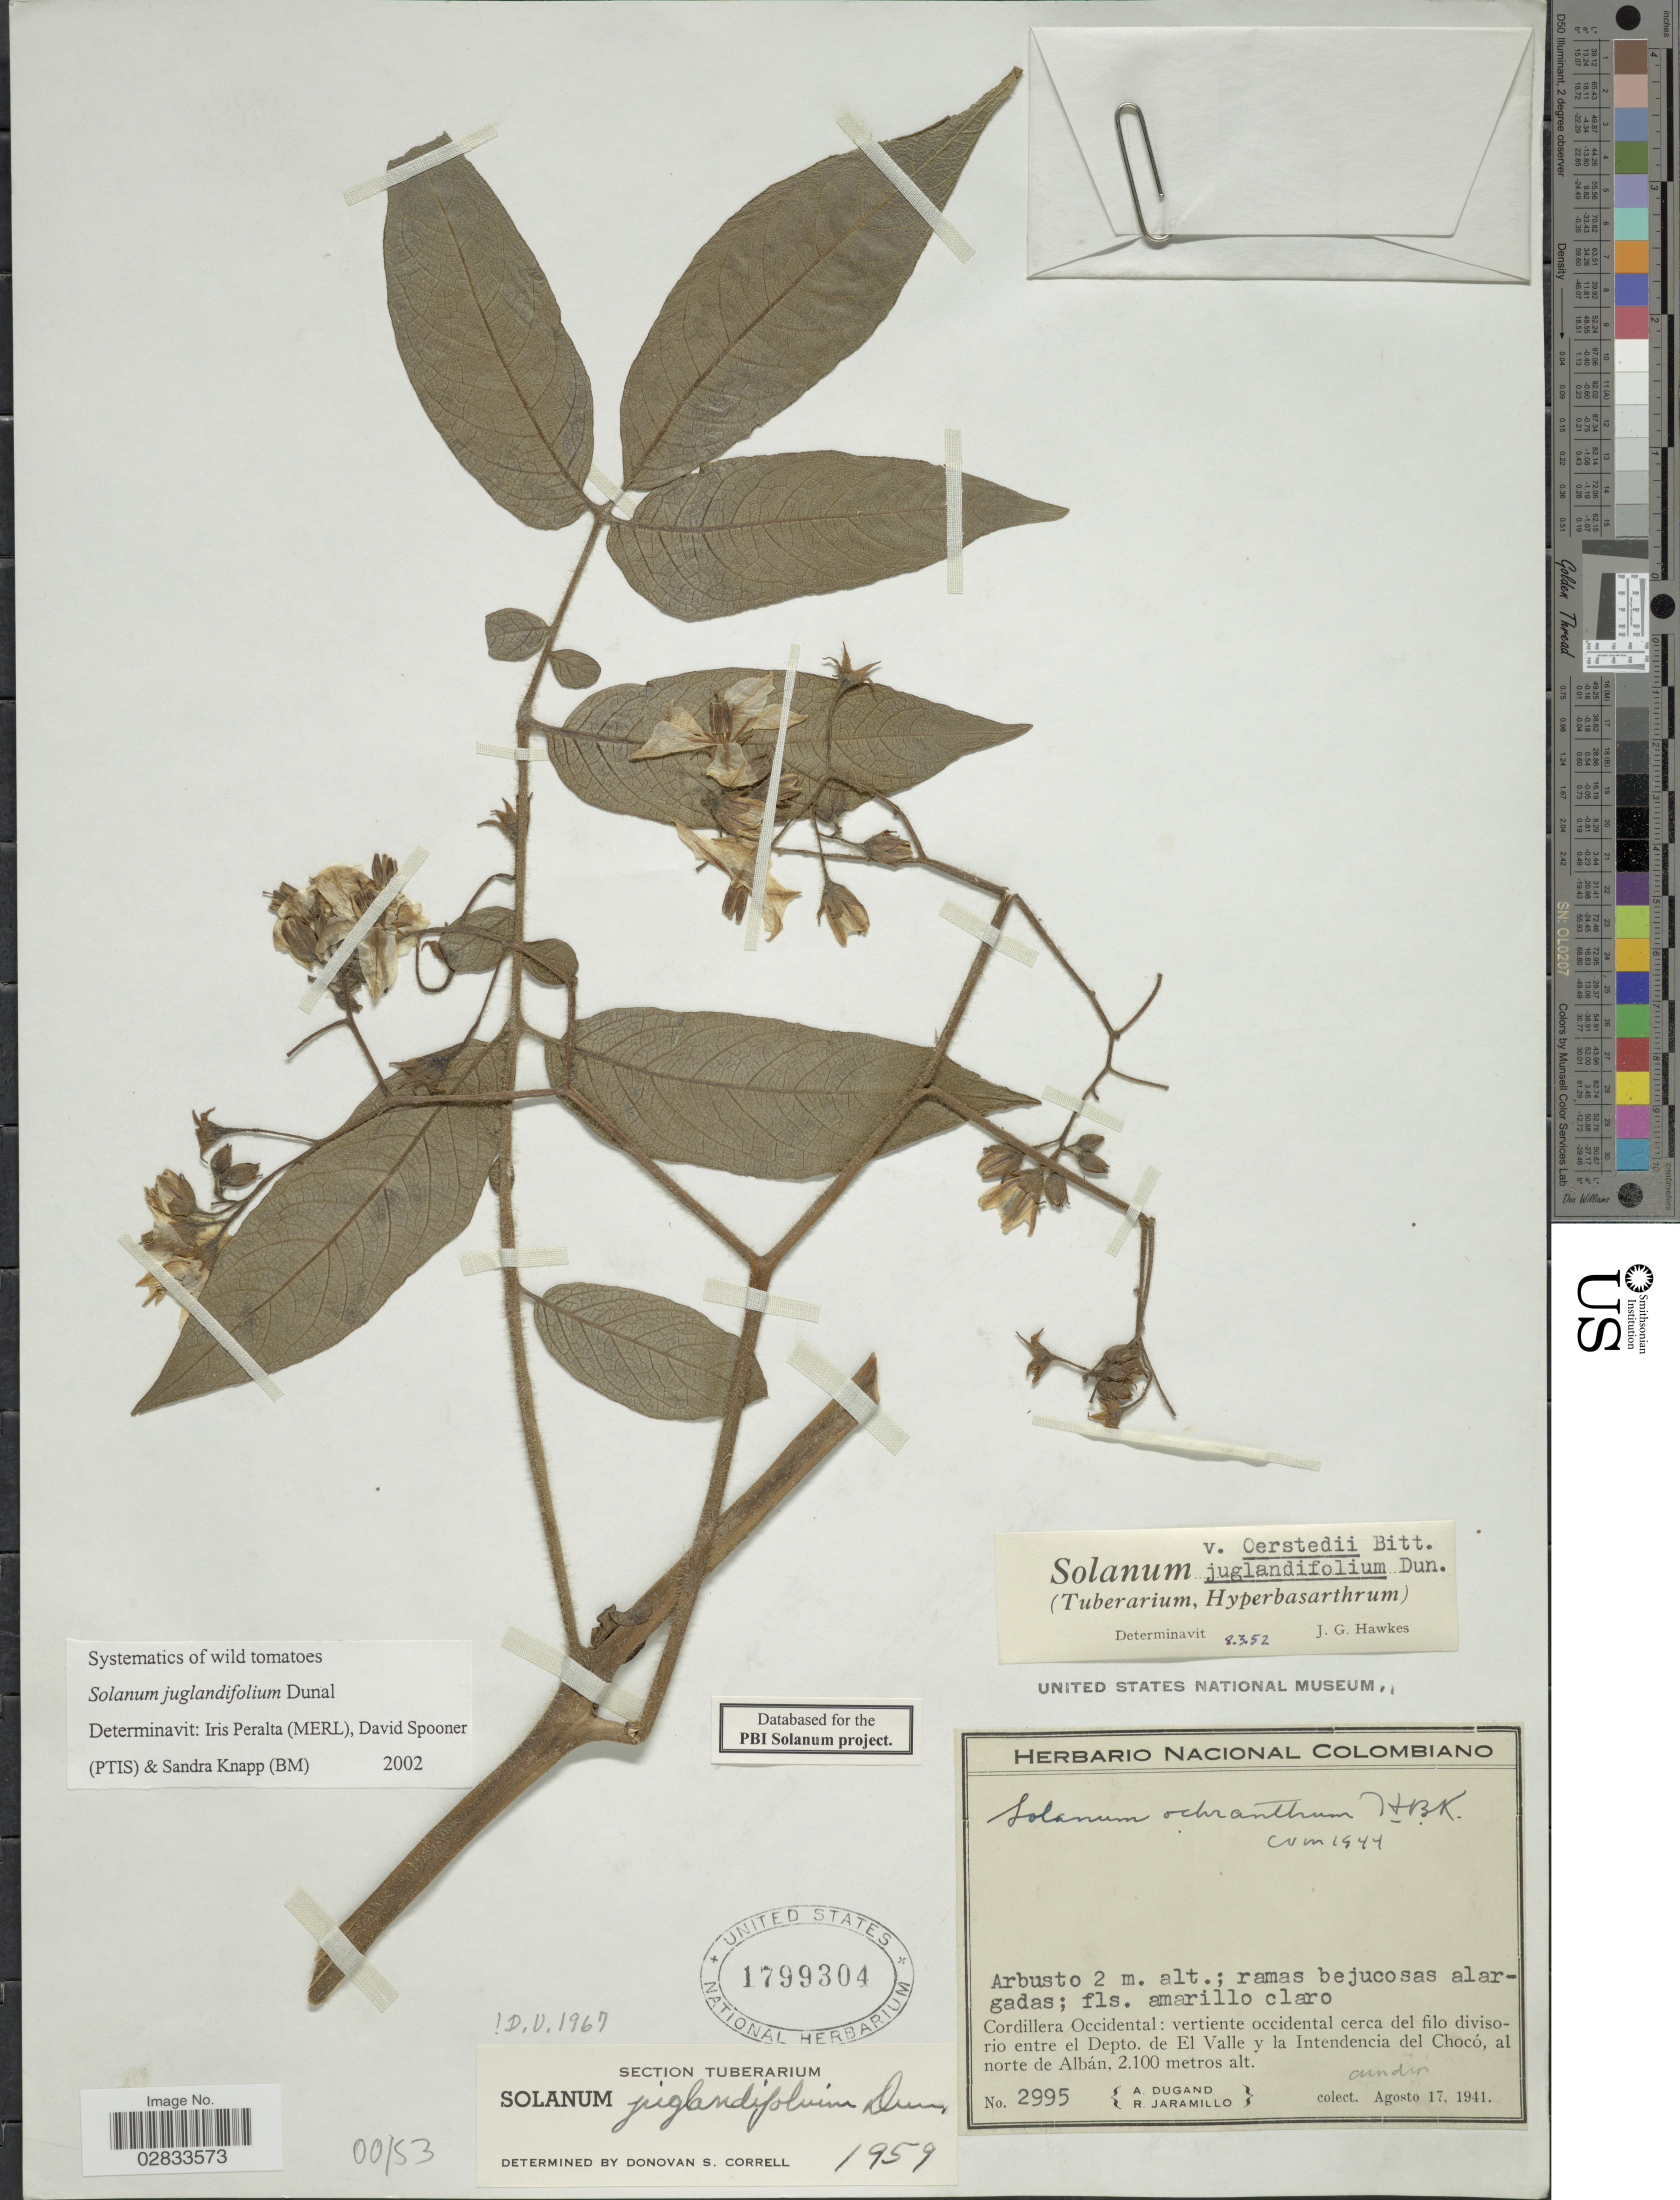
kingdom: Plantae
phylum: Tracheophyta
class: Magnoliopsida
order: Solanales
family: Solanaceae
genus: Solanum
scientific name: Solanum juglandifolium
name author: Dunal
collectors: A. Dugand & R. Jaramillo M.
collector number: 2995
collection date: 1941-08-17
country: Colombia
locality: Cordillera Occidental: vertiente occidental cerca del filo divisorio entre el Depto. de El Valle y la Intendencia del Chocó, al norte de Albán.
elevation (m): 2100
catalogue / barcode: US 1799304